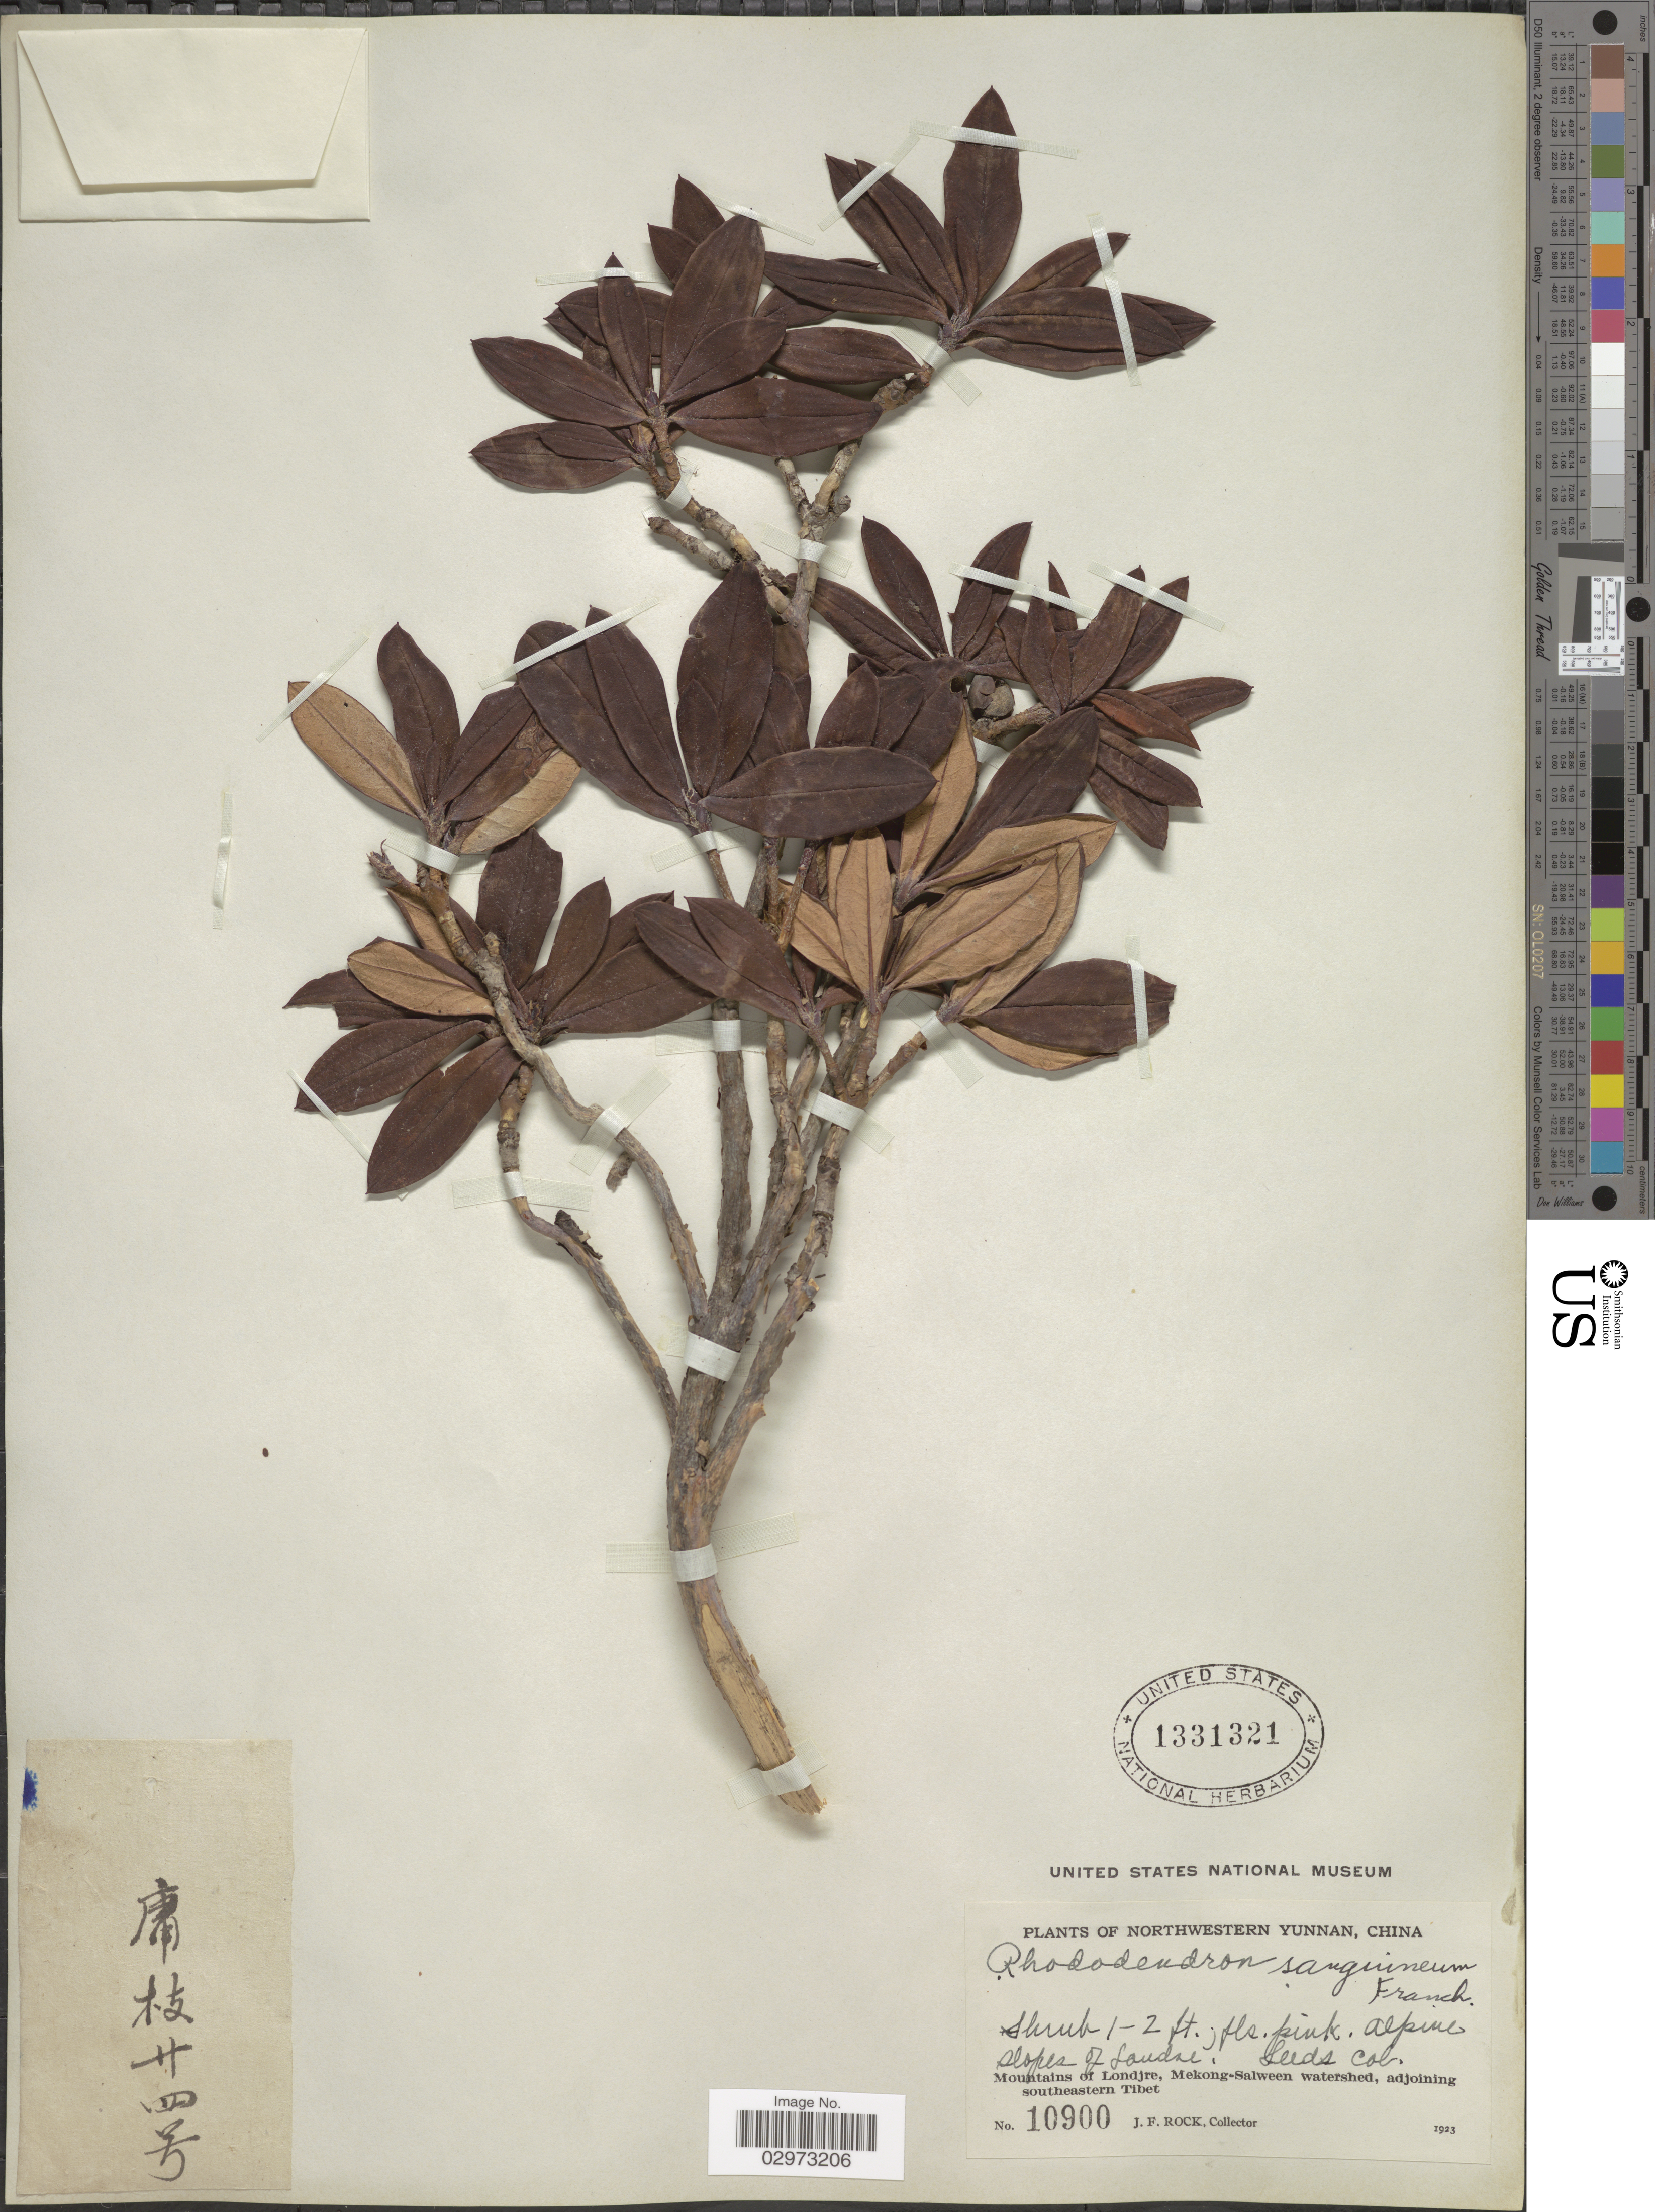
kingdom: Plantae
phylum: Tracheophyta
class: Magnoliopsida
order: Ericales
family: Ericaceae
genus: Rhododendron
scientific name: Rhododendron sanguineum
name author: Franch.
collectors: J. Rock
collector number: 10900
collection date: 1923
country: China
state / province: Yunnan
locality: Northwestern Yunnan. Alpine slopes of Londre. Mountains of Londjre, Mekong-Salween watershed, adjoining southeastern Tibet.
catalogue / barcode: US 1331321